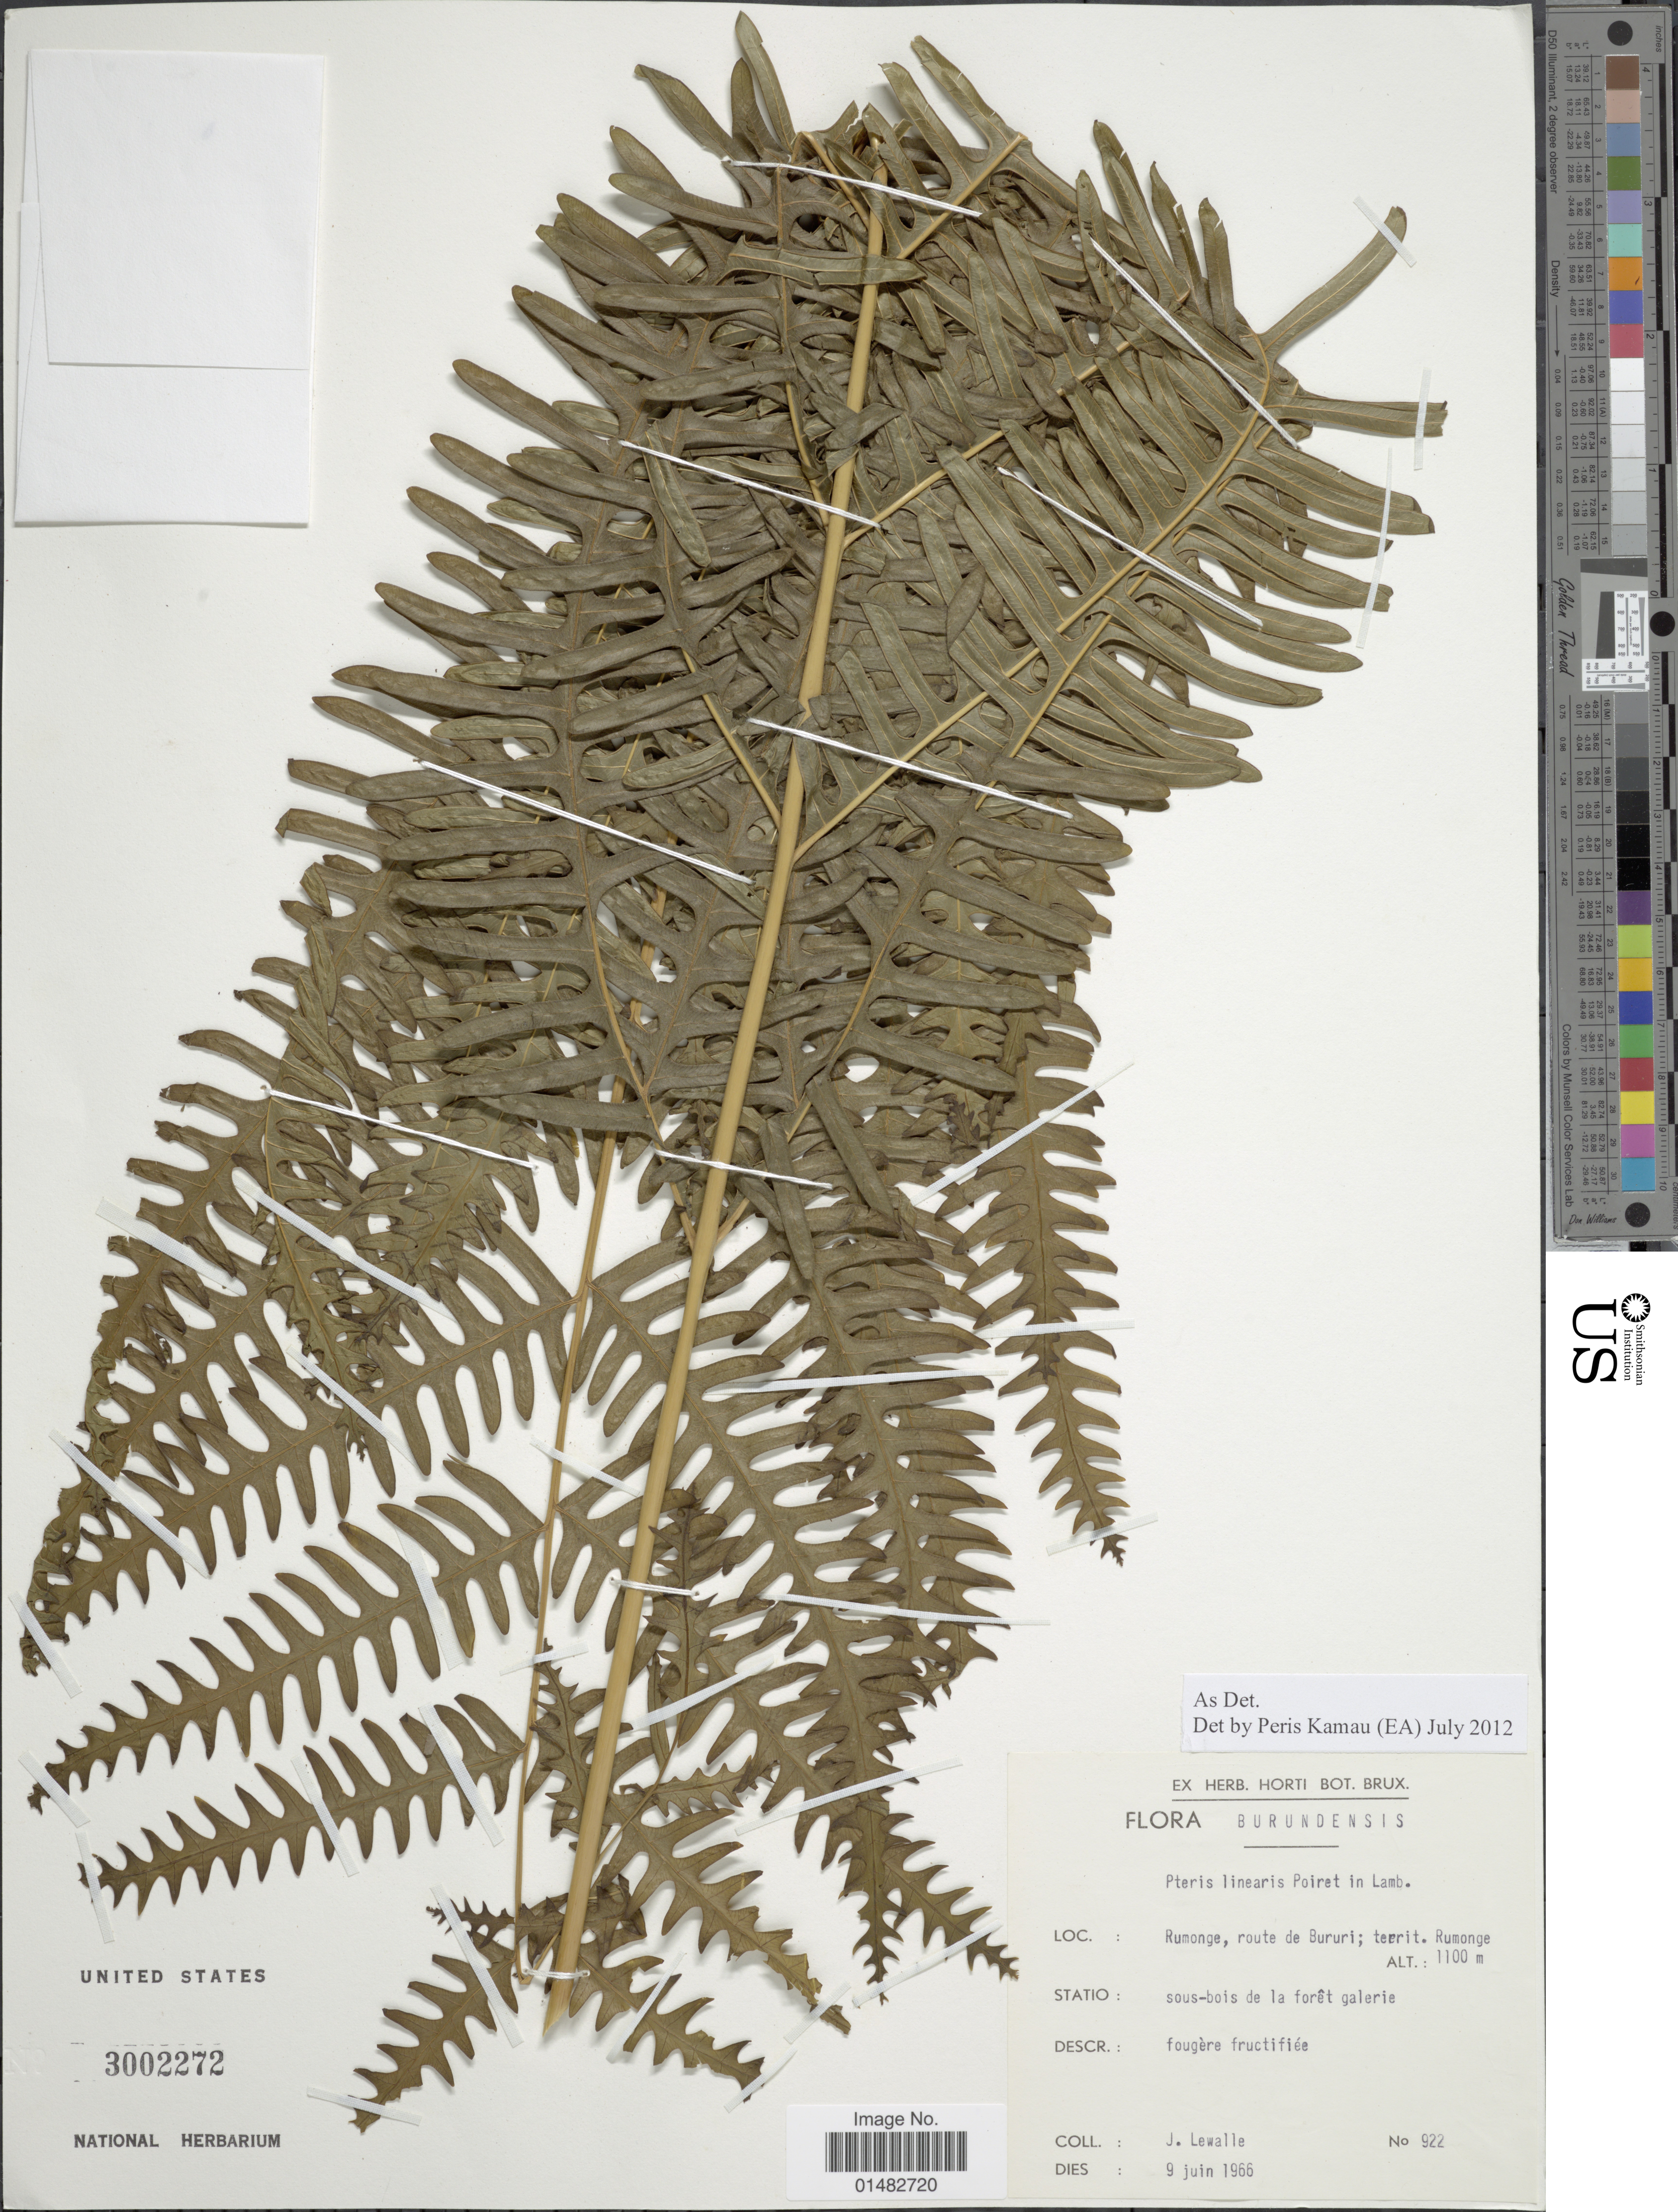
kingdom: Plantae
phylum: Tracheophyta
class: Polypodiopsida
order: Polypodiales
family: Pteridaceae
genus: Pteris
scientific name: Pteris linearis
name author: Poir.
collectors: J. Lewalle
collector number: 922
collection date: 1966-06-09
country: Burundi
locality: Burundensis, Rumonge, route de Bururi; territ, Rumonge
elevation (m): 1100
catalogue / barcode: US 3002272